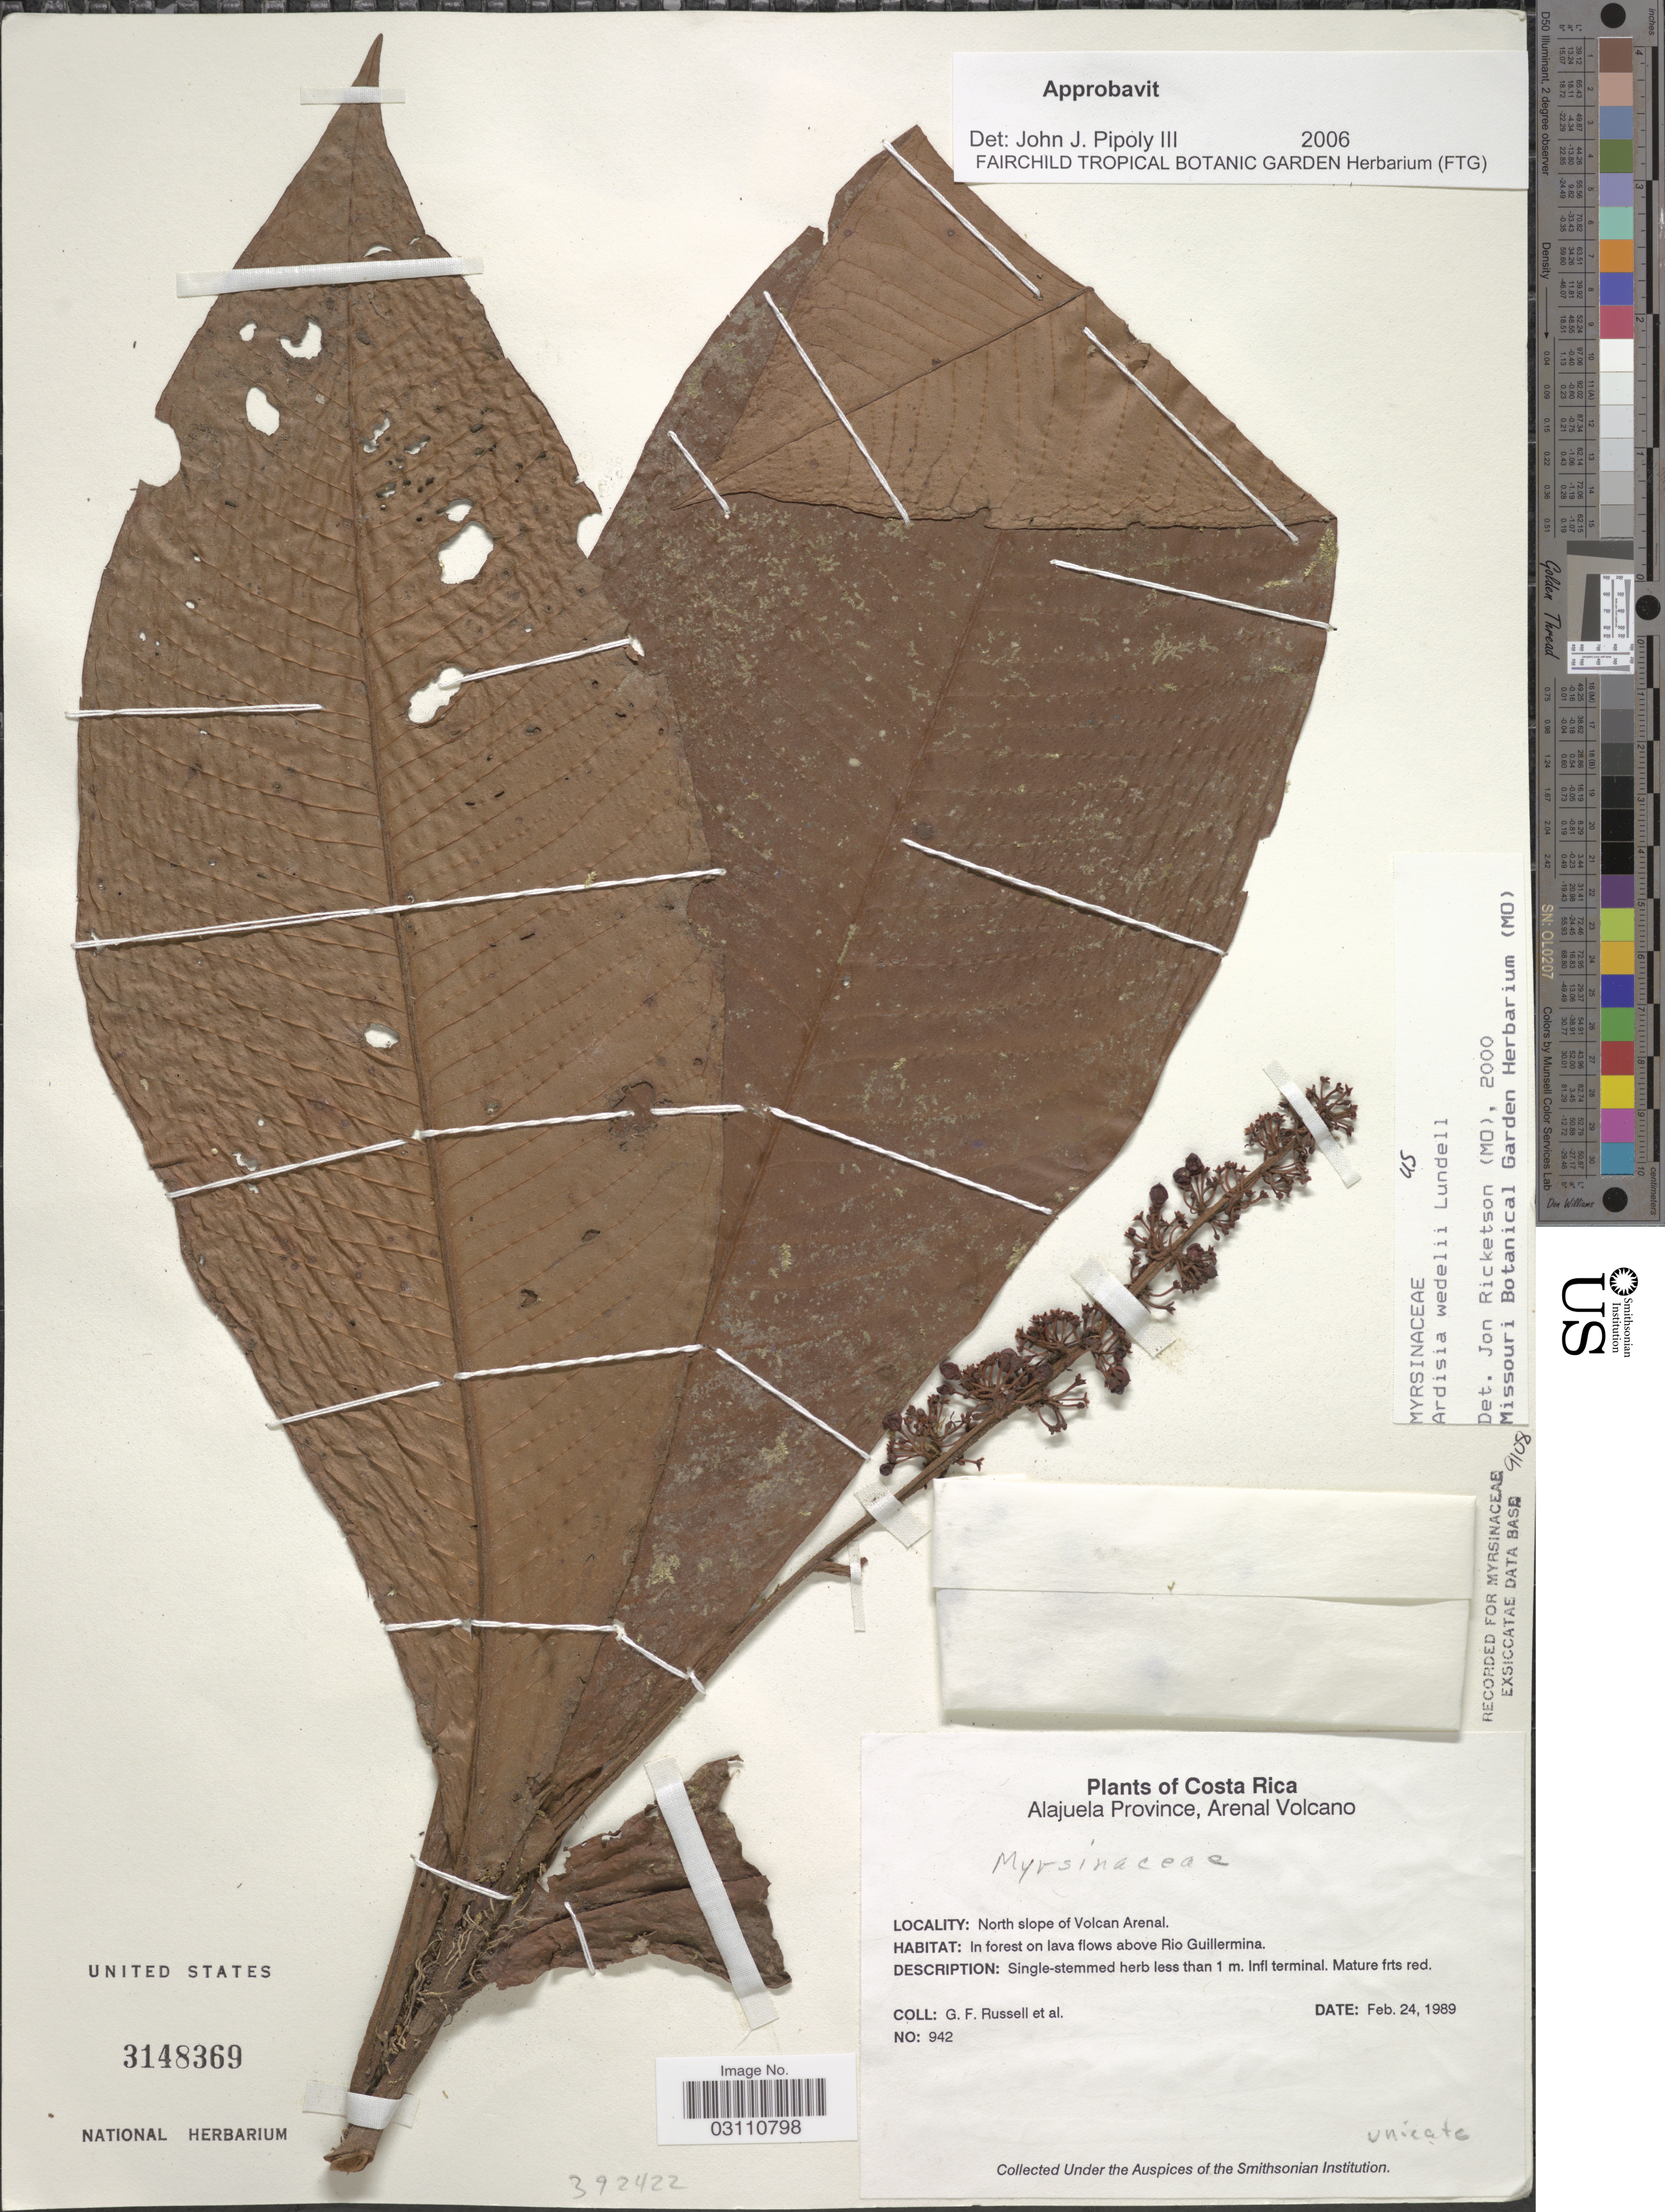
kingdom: Plantae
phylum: Tracheophyta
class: Magnoliopsida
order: Ericales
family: Primulaceae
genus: Ardisia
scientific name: Ardisia wedelii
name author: Lundell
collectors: G. Russell & et al.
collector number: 942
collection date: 1989-02-24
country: Costa Rica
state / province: Alajuela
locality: Arenal Volcano. North slope of Volcan Arenal. Above Rio Guillermina.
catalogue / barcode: US 3148369